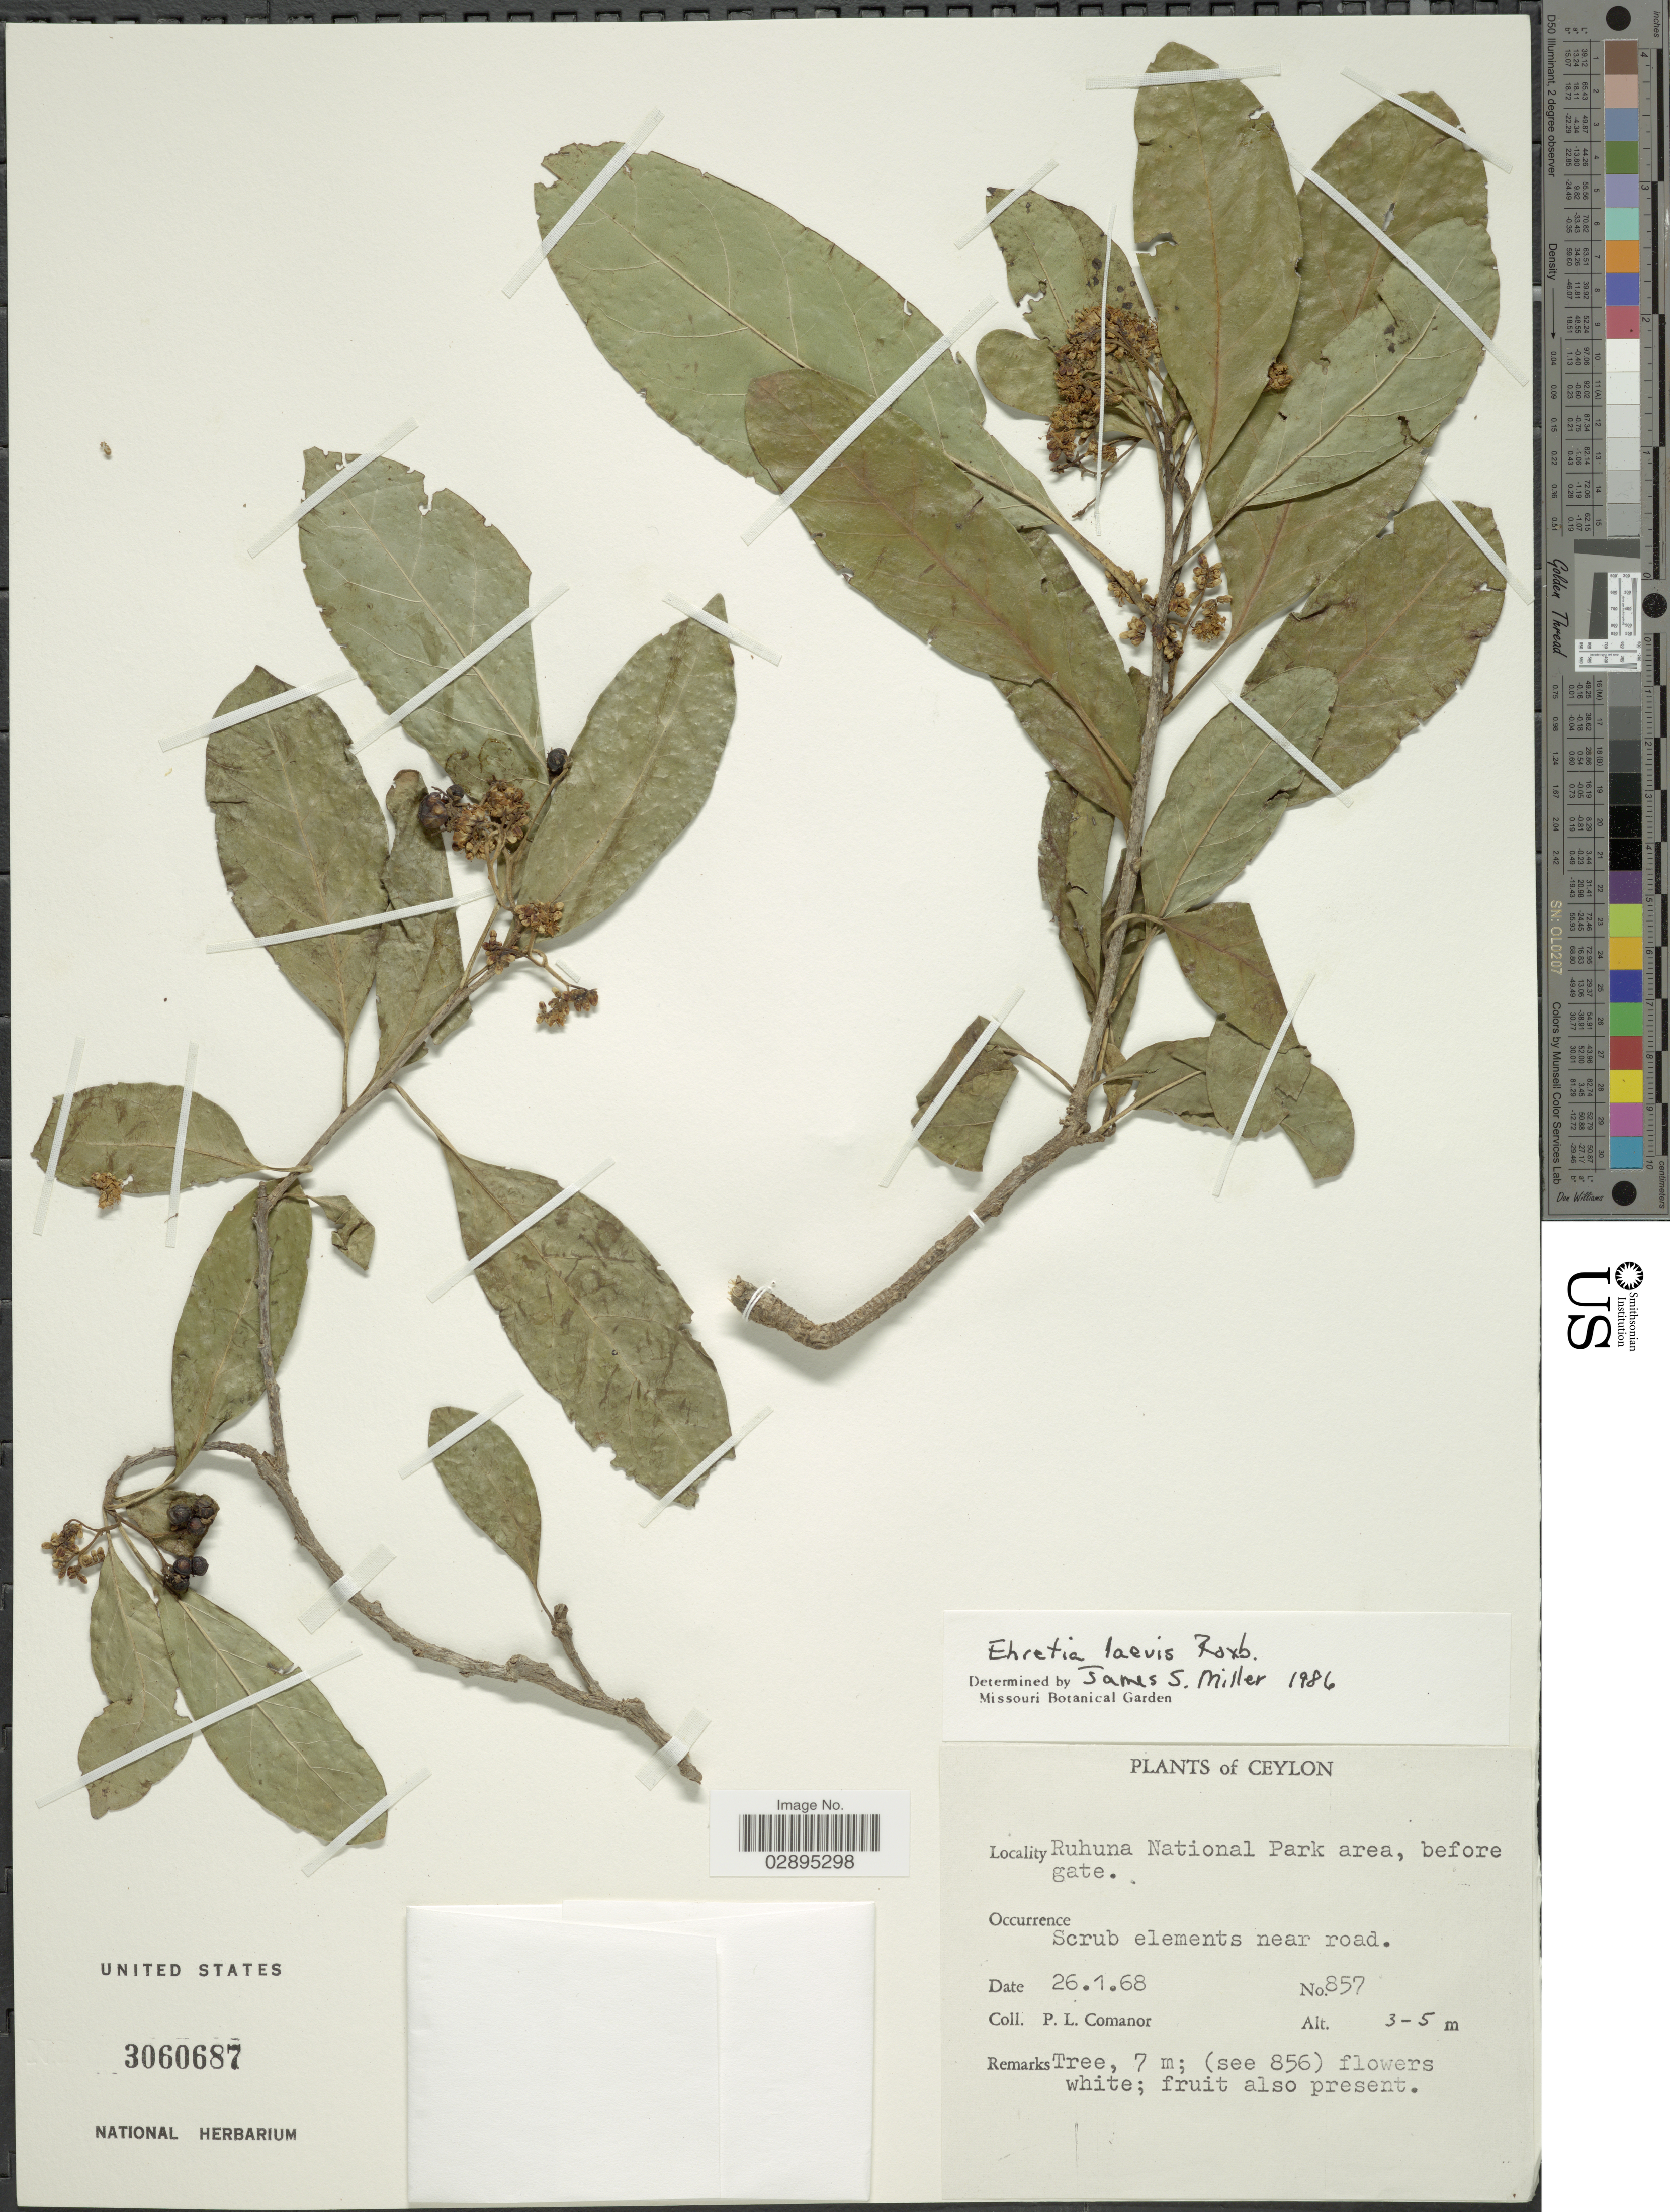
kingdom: Plantae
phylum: Tracheophyta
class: Magnoliopsida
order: Boraginales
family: Ehretiaceae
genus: Ehretia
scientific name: Ehretia laevis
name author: Roxb.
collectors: P. Comanor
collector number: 857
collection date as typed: Transcribed d/m/y: 26/1/68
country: Sri Lanka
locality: Ceylon. Ruhuna National Park area, before gate.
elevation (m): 3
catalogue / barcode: US 3060687